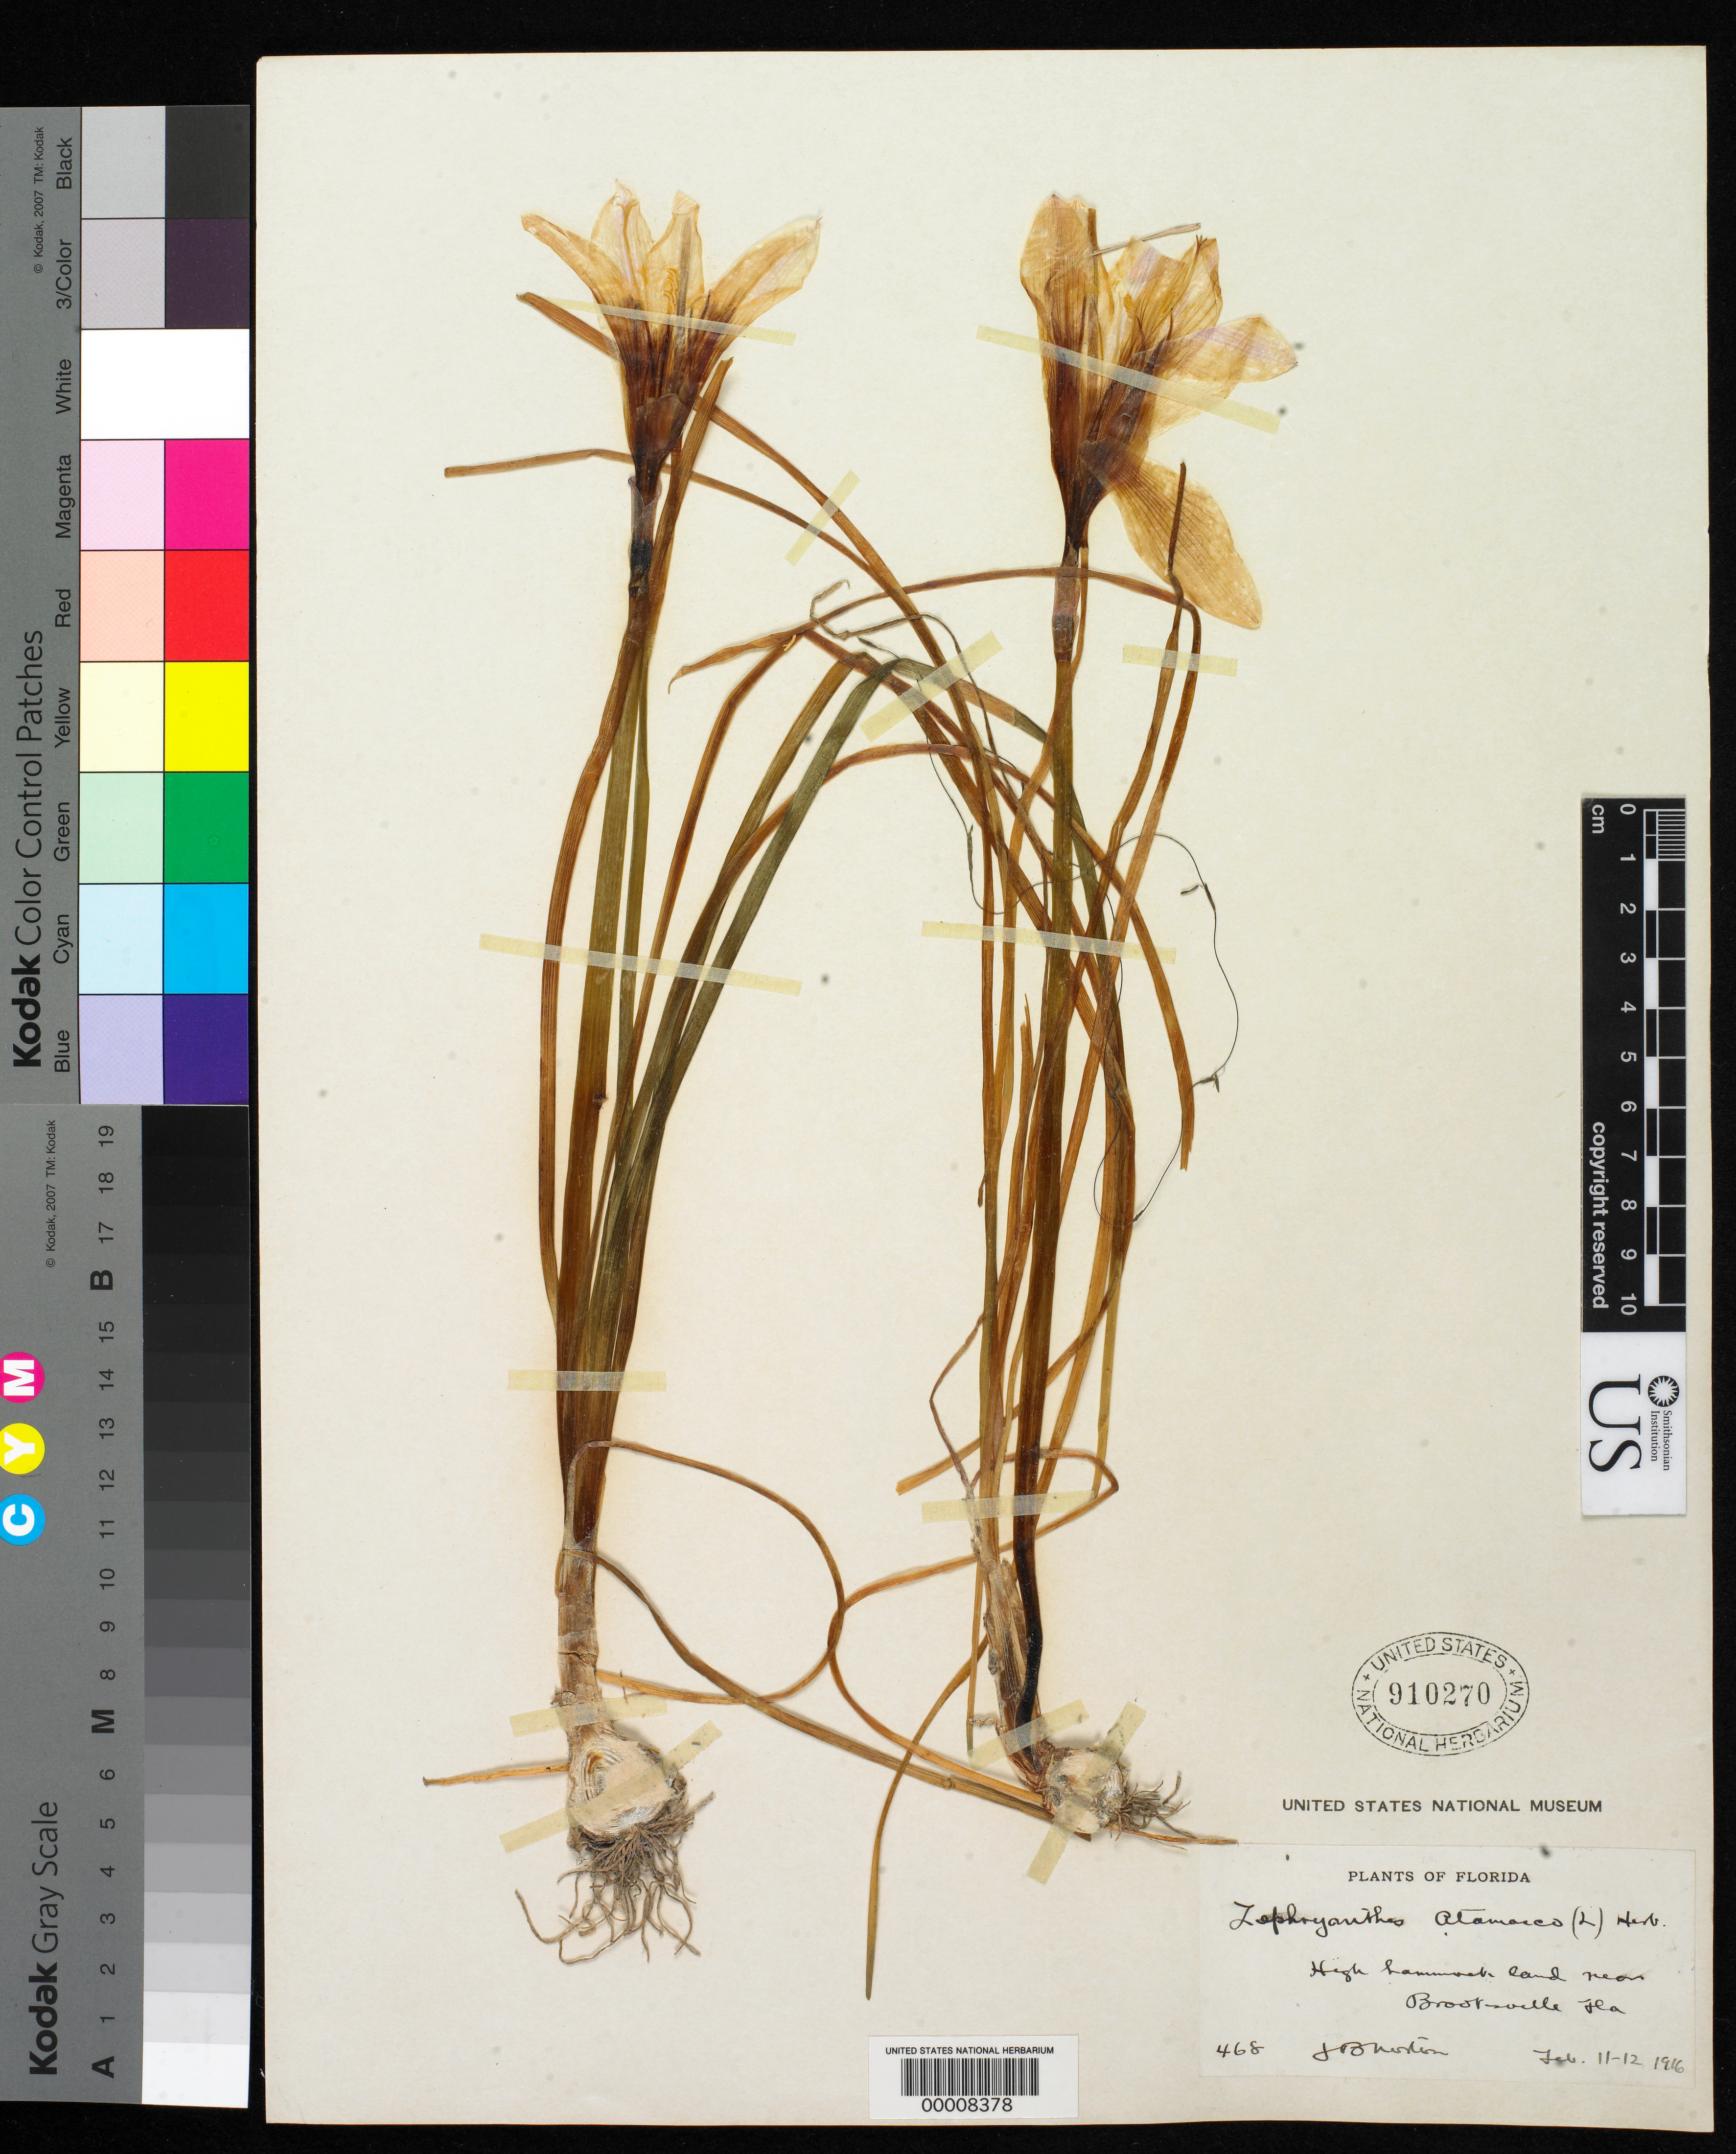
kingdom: Plantae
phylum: Tracheophyta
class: Liliopsida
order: Asparagales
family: Amaryllidaceae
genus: Zephyranthes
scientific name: Zephyranthes atamasco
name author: (L.) Herb.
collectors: J. Norton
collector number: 468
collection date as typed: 11 Feb 1916 to 12 Feb 1916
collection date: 1916-02-11/1916-02-12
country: United States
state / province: Florida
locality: Near brookville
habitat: High hammock land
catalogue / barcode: US 910270